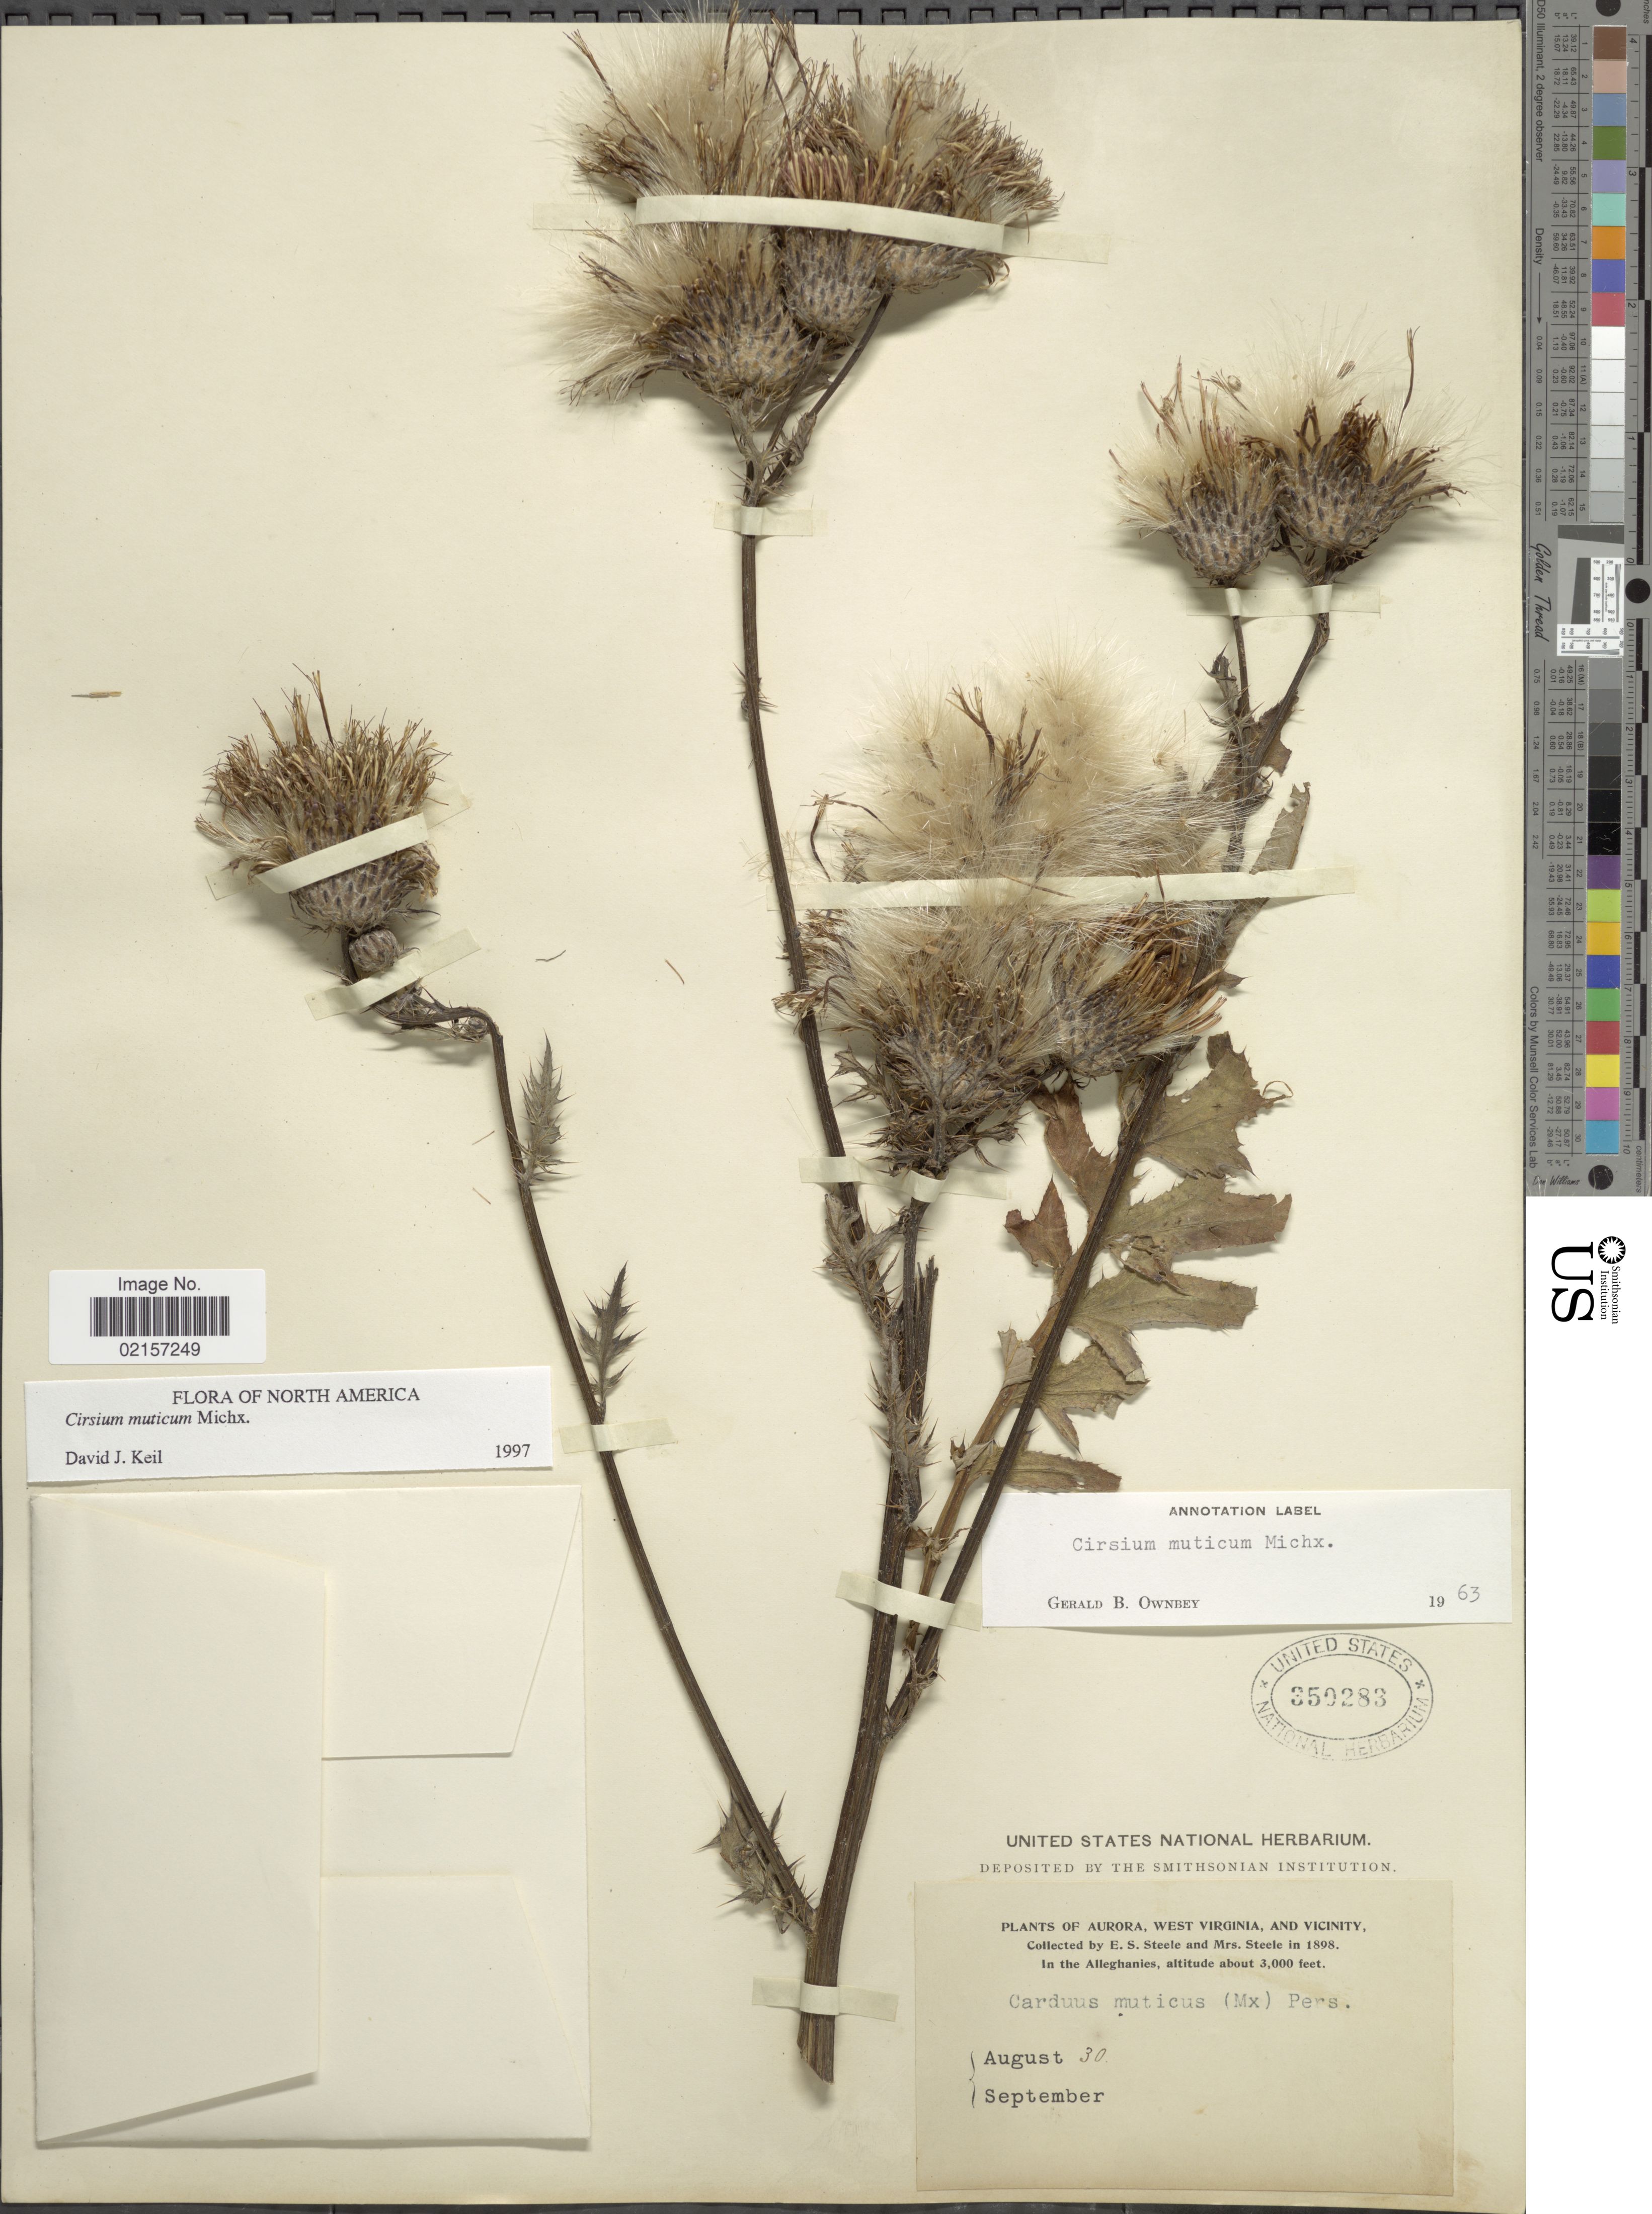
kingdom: Plantae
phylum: Tracheophyta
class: Magnoliopsida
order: Asterales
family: Asteraceae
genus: Cirsium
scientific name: Cirsium muticum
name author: Michx.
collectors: E. Steele & Mrs. E. S. Steele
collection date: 1898-08-30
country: United States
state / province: West Virginia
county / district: Preston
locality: Aurora, in the Alleghanies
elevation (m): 914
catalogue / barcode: US 350283